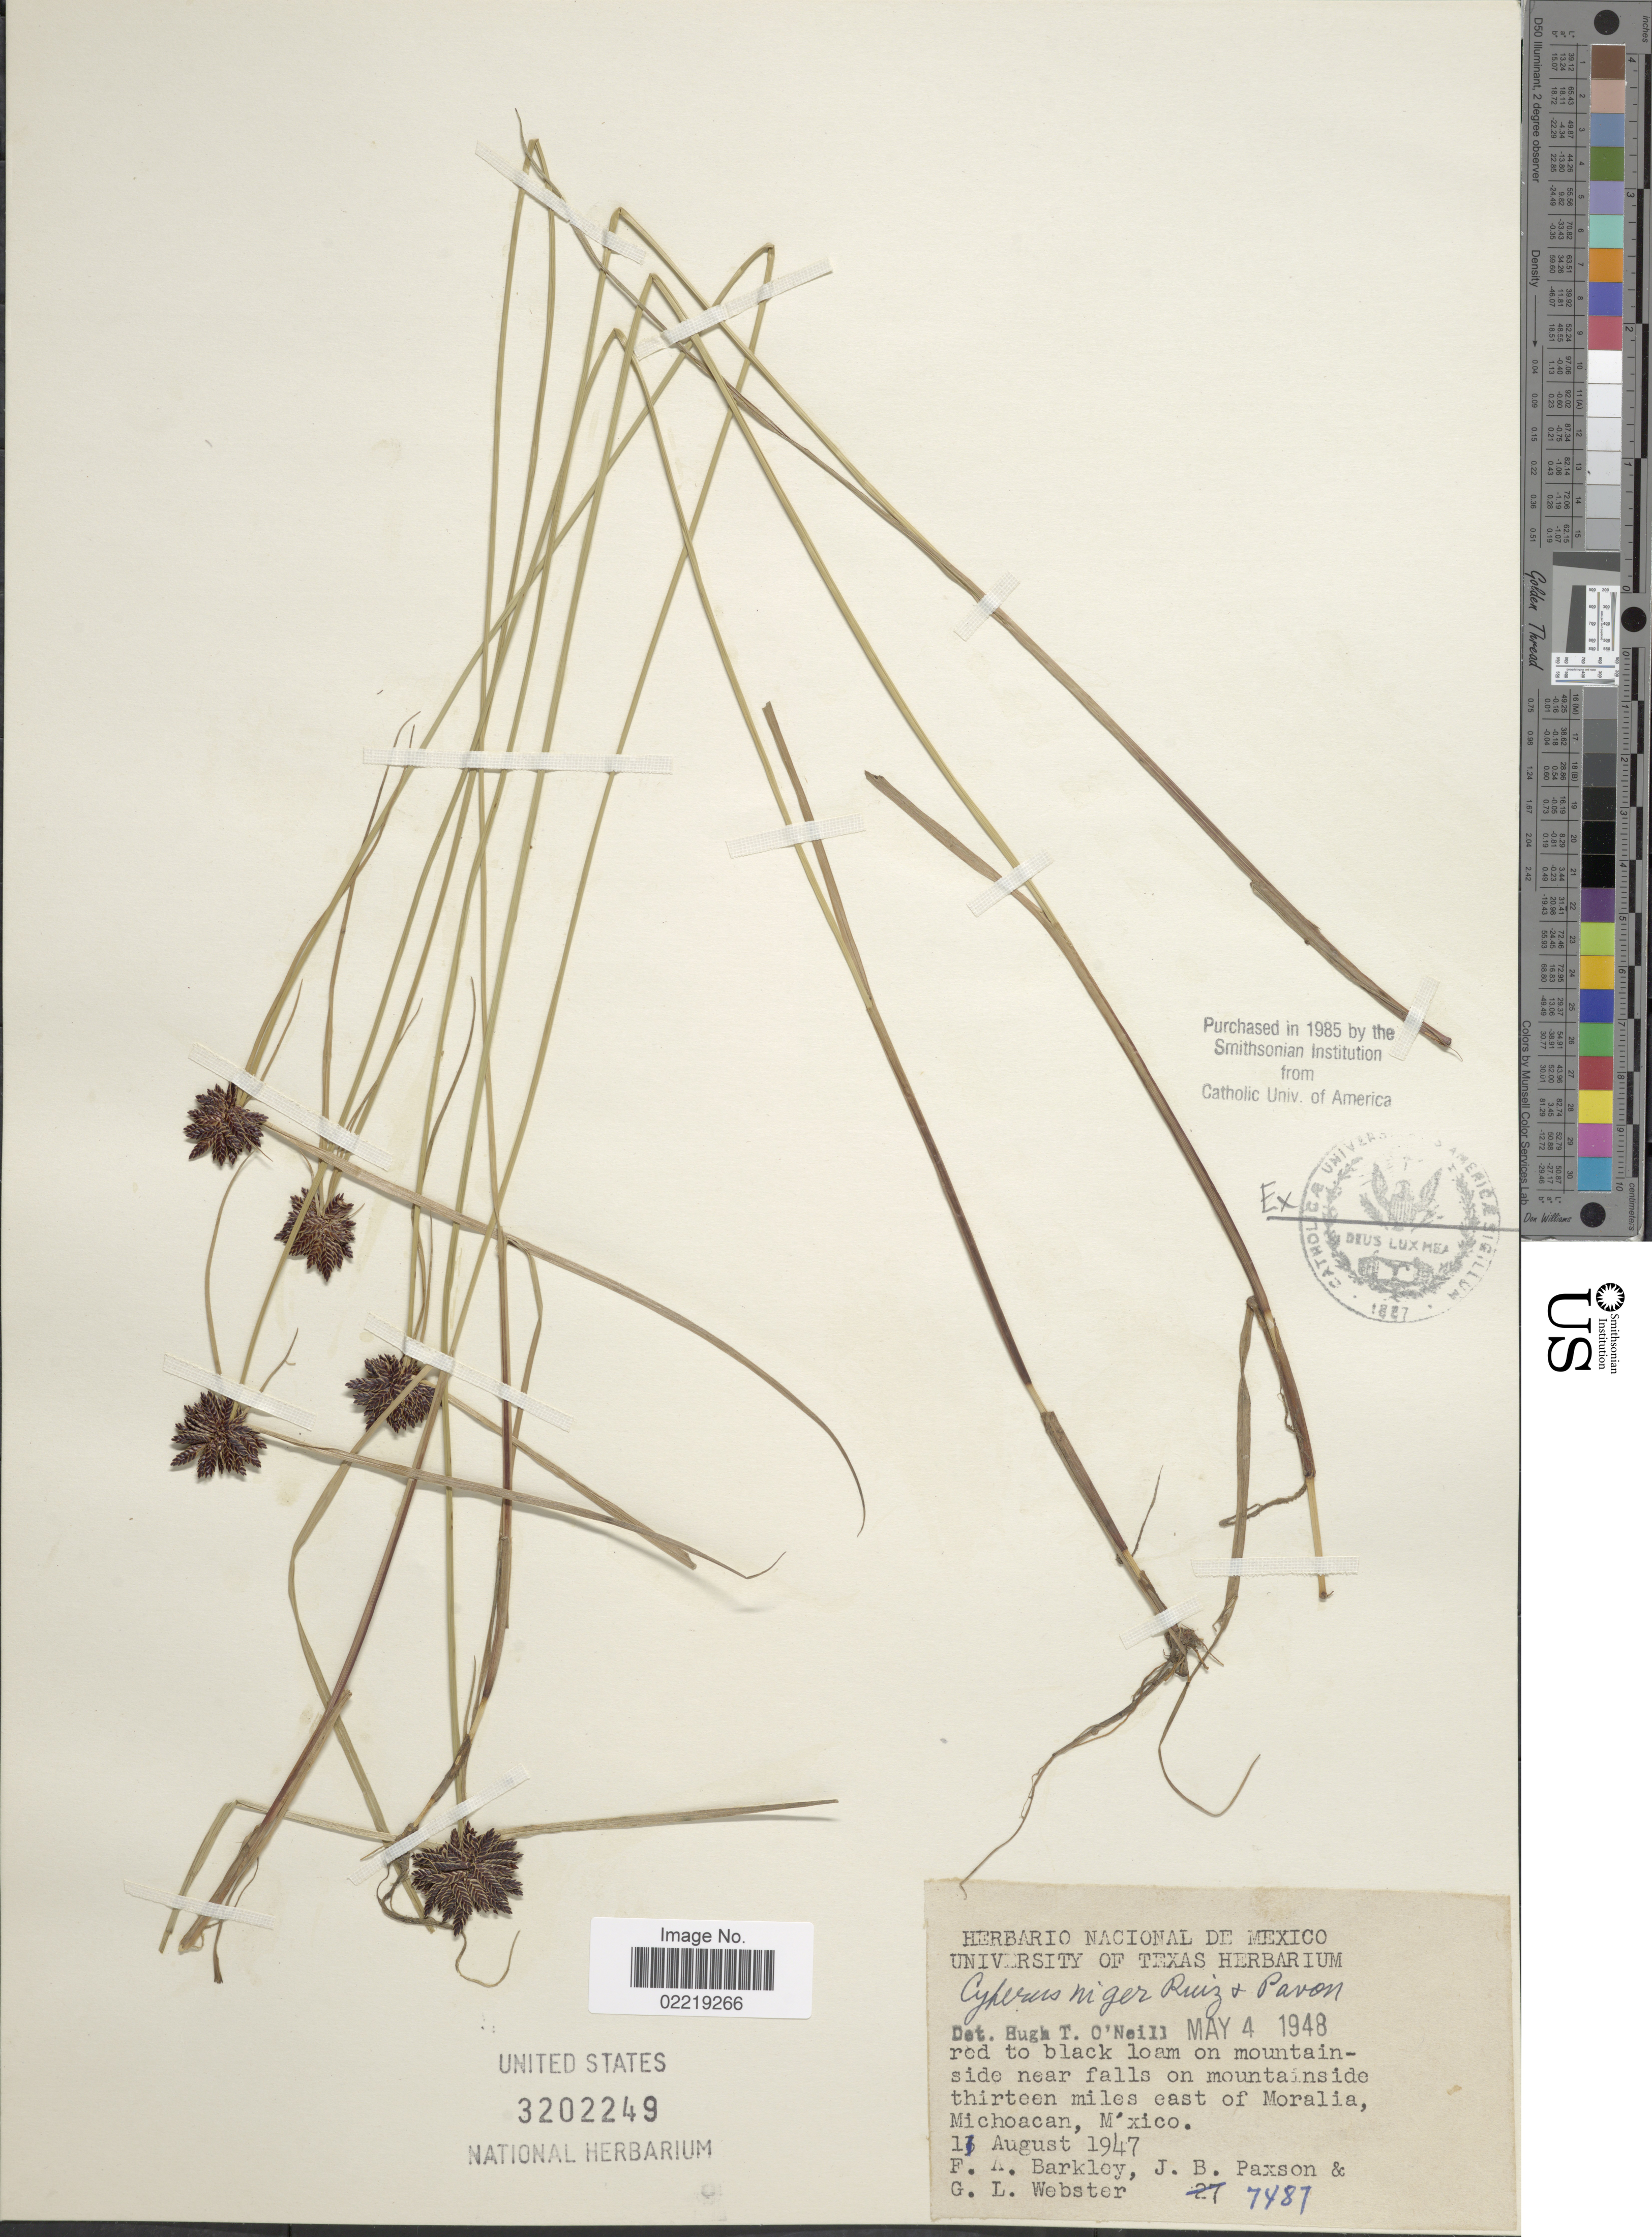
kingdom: Plantae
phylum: Tracheophyta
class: Liliopsida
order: Poales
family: Cyperaceae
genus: Cyperus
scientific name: Cyperus niger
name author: Ruiz & Pav.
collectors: F. A. Barkley, J. B. Paxson & G. L. Webster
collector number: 7487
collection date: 1947-08-11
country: Mexico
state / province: Michoacán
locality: On mountainside near falls on mountainside thirteen miles east of Moralia, Michoacan, Mexico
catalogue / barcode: US 3202249